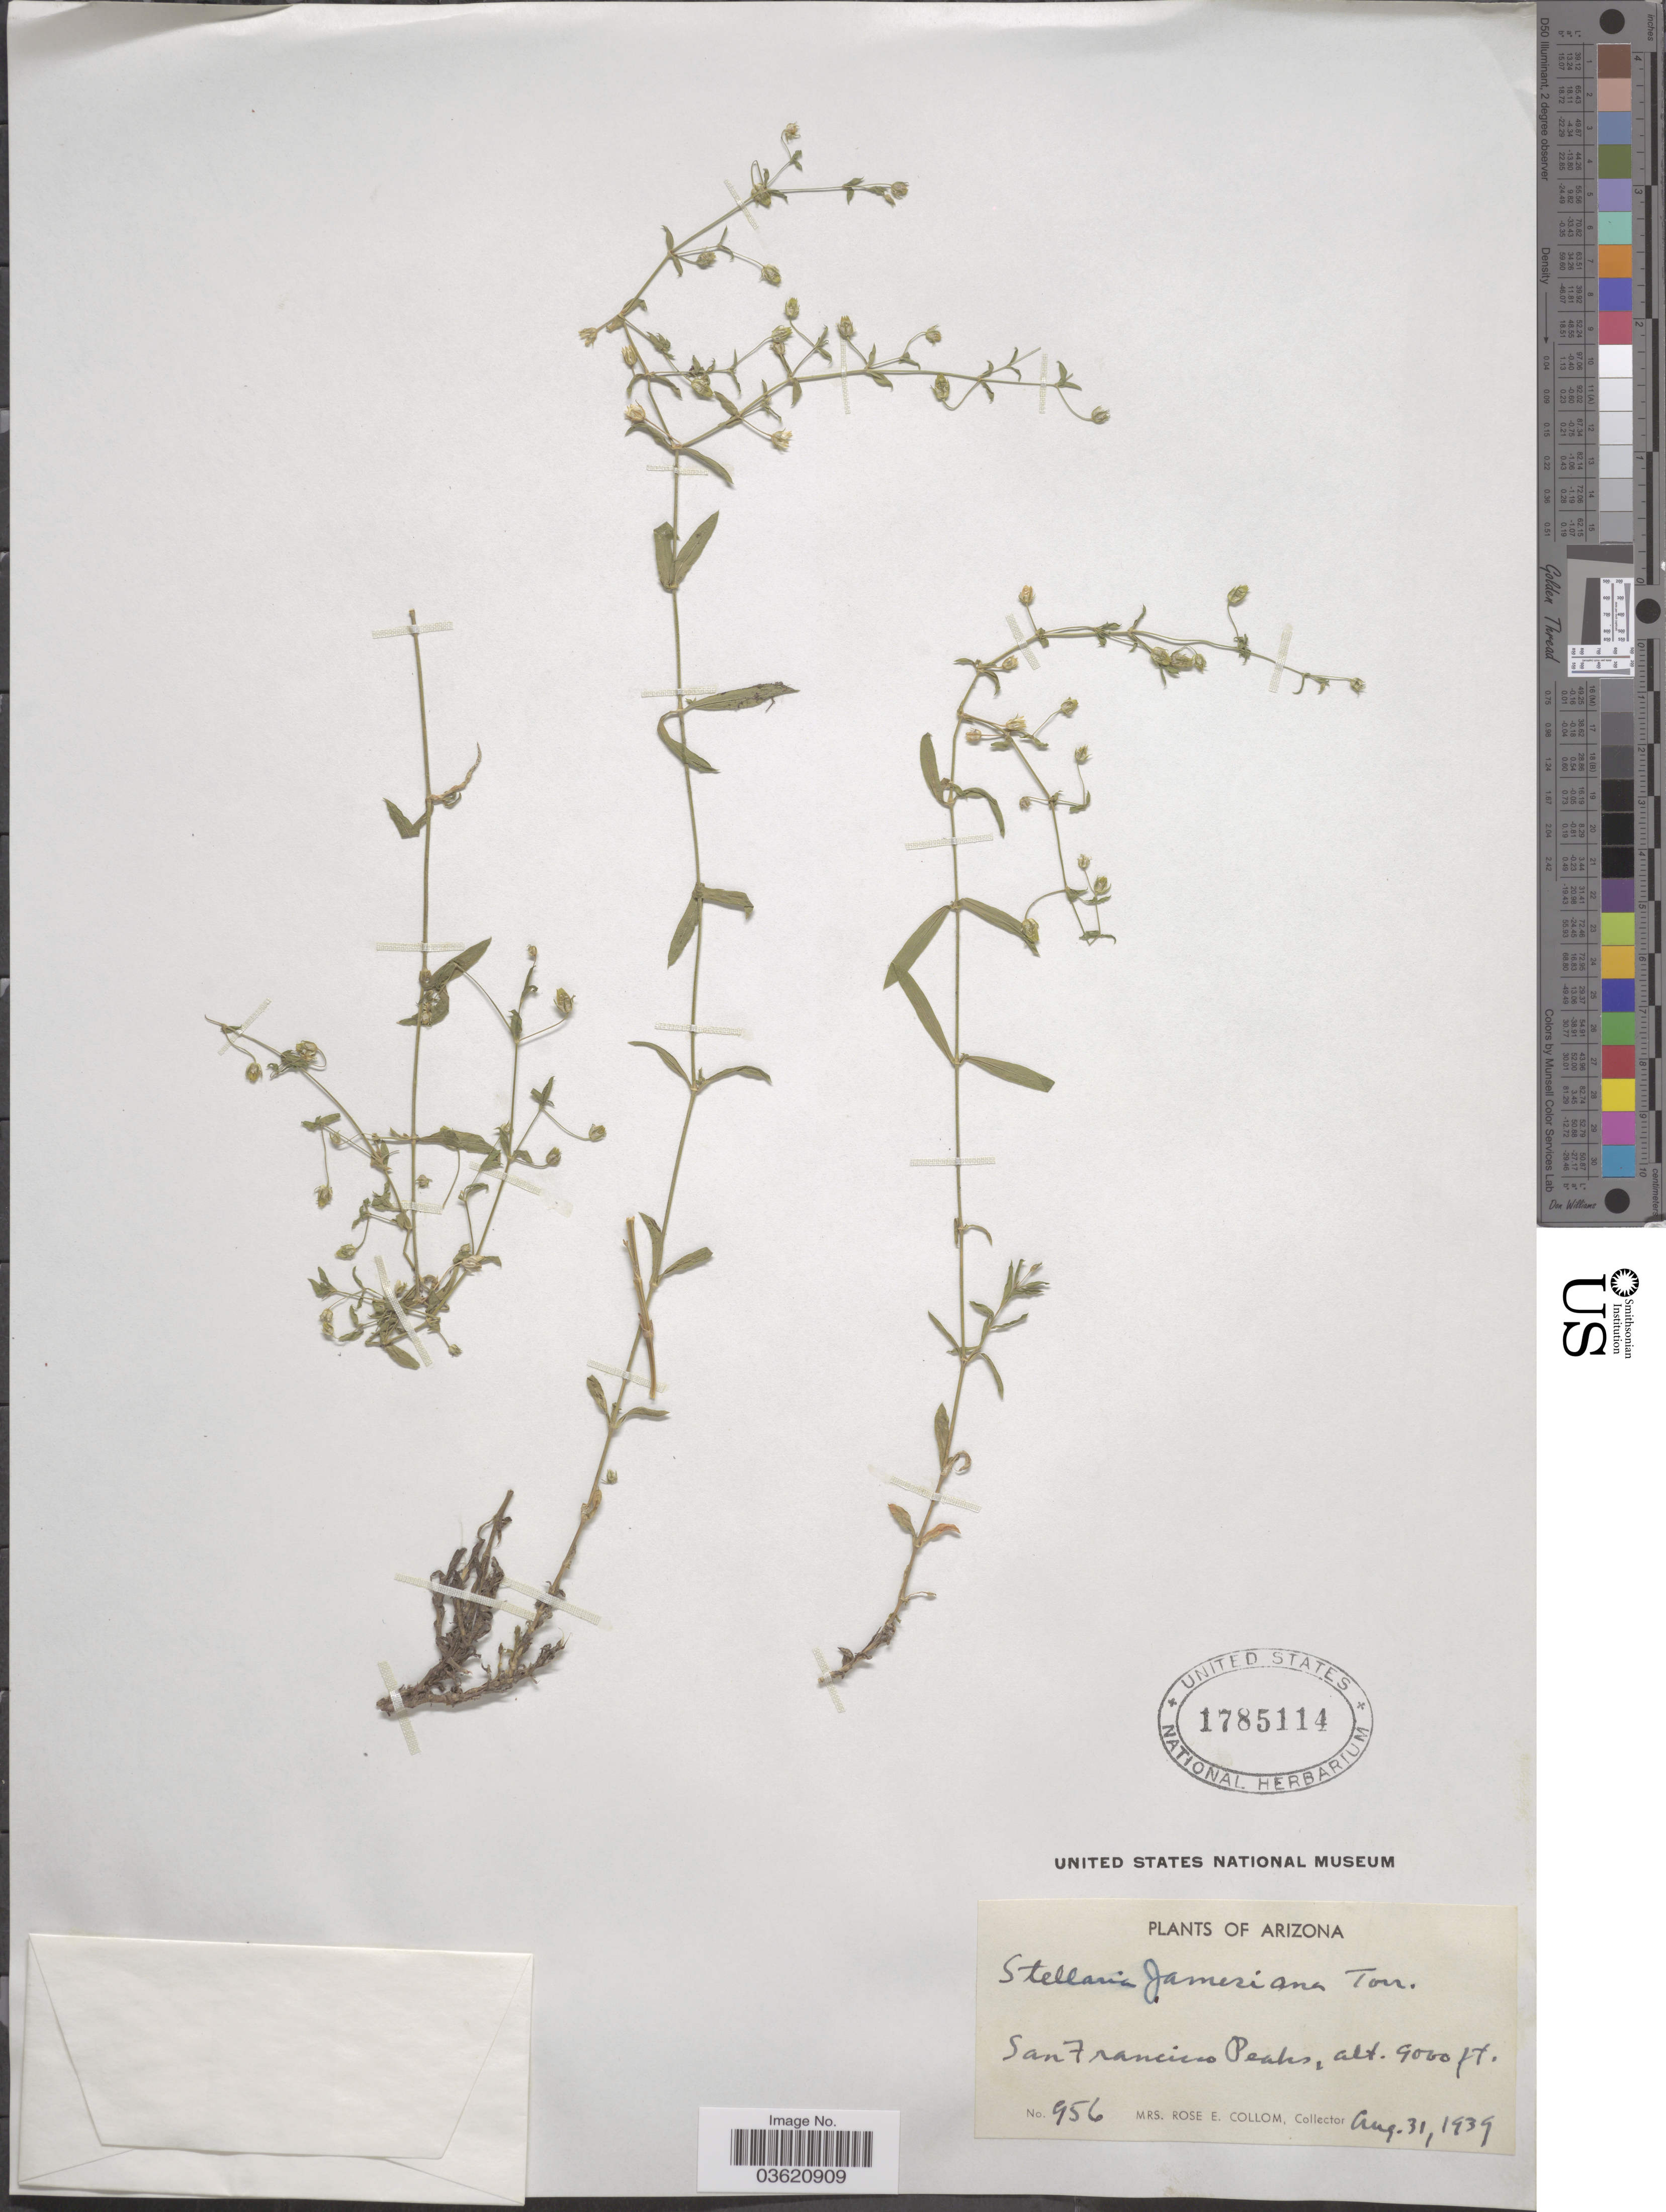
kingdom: Plantae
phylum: Tracheophyta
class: Magnoliopsida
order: Caryophyllales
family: Caryophyllaceae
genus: Arenaria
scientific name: Arenaria lanuginosa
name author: (Michx.) Rohrb.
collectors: R. E. Collom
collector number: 956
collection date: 1939-08-31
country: United States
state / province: Arizona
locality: San Francisco Peaks.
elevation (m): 2743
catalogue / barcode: US 1785114